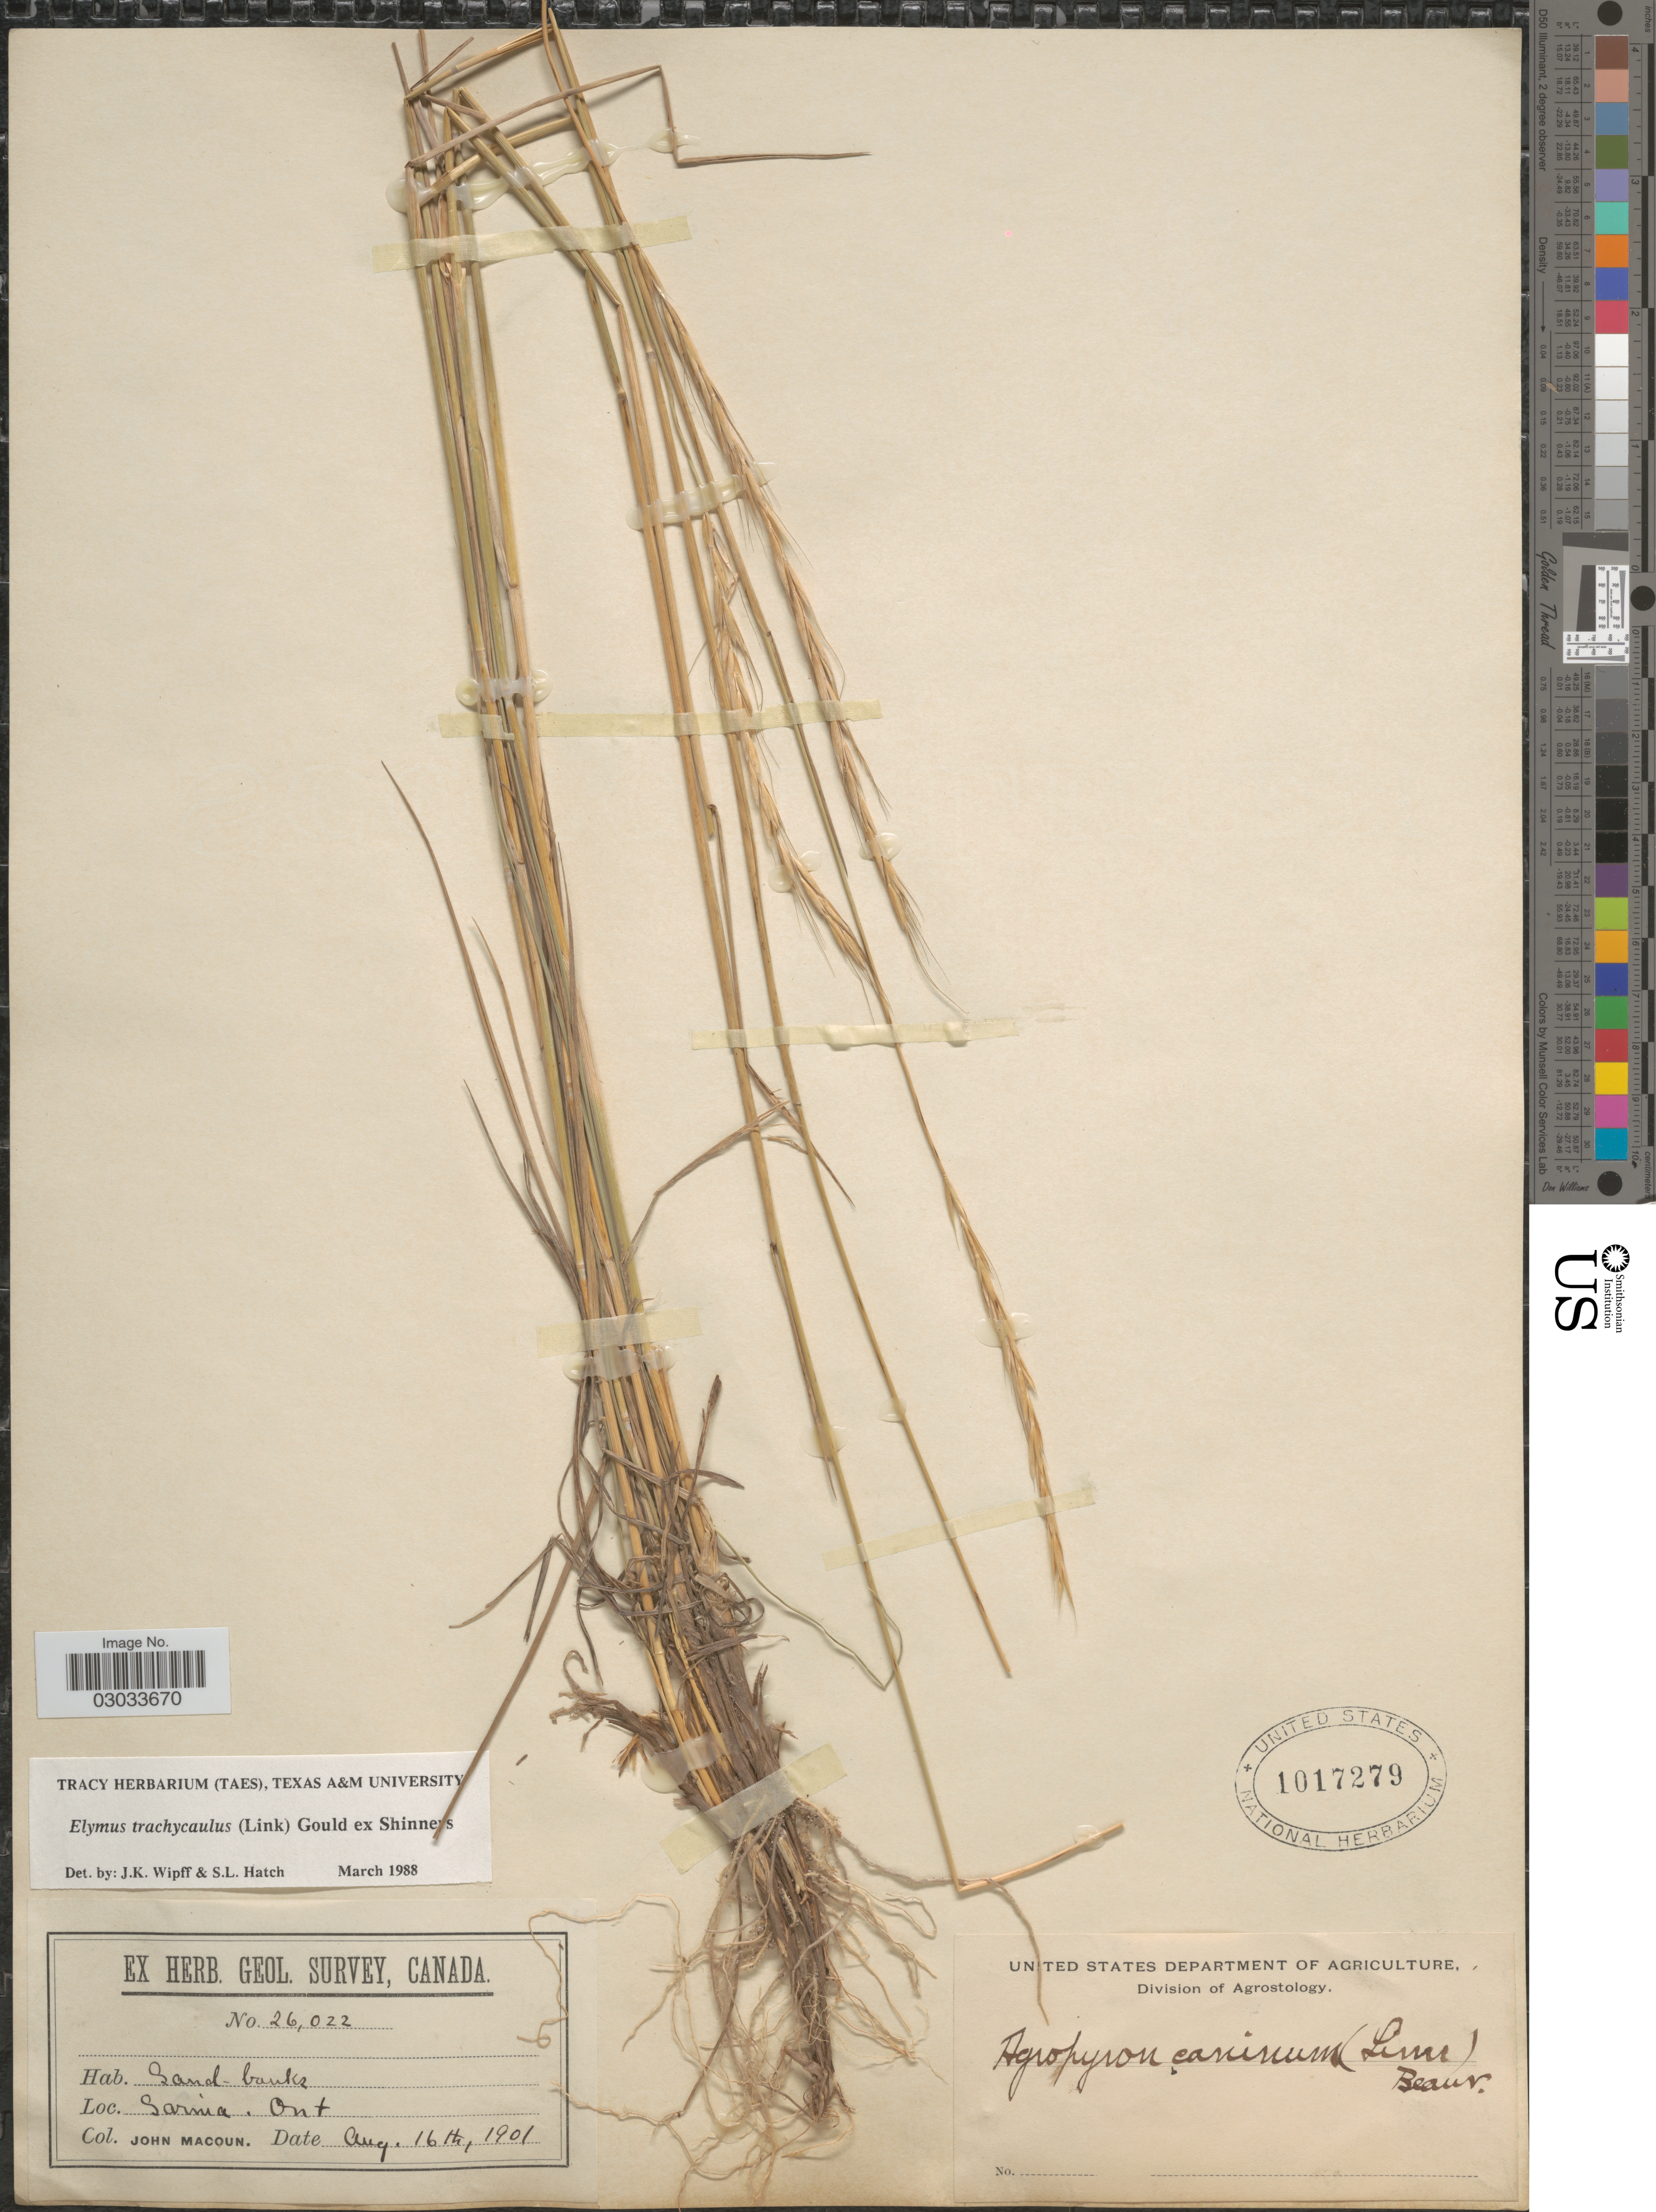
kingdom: Plantae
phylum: Tracheophyta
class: Liliopsida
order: Poales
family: Poaceae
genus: Elymus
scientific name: Elymus trachycaulus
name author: (Link) Gould ex Shinners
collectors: J. Macoun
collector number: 26022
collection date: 1901-08-16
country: Canada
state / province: Ontario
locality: Geol. Survey, Canada. Sand-banks. Sarnia.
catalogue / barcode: US 1017279